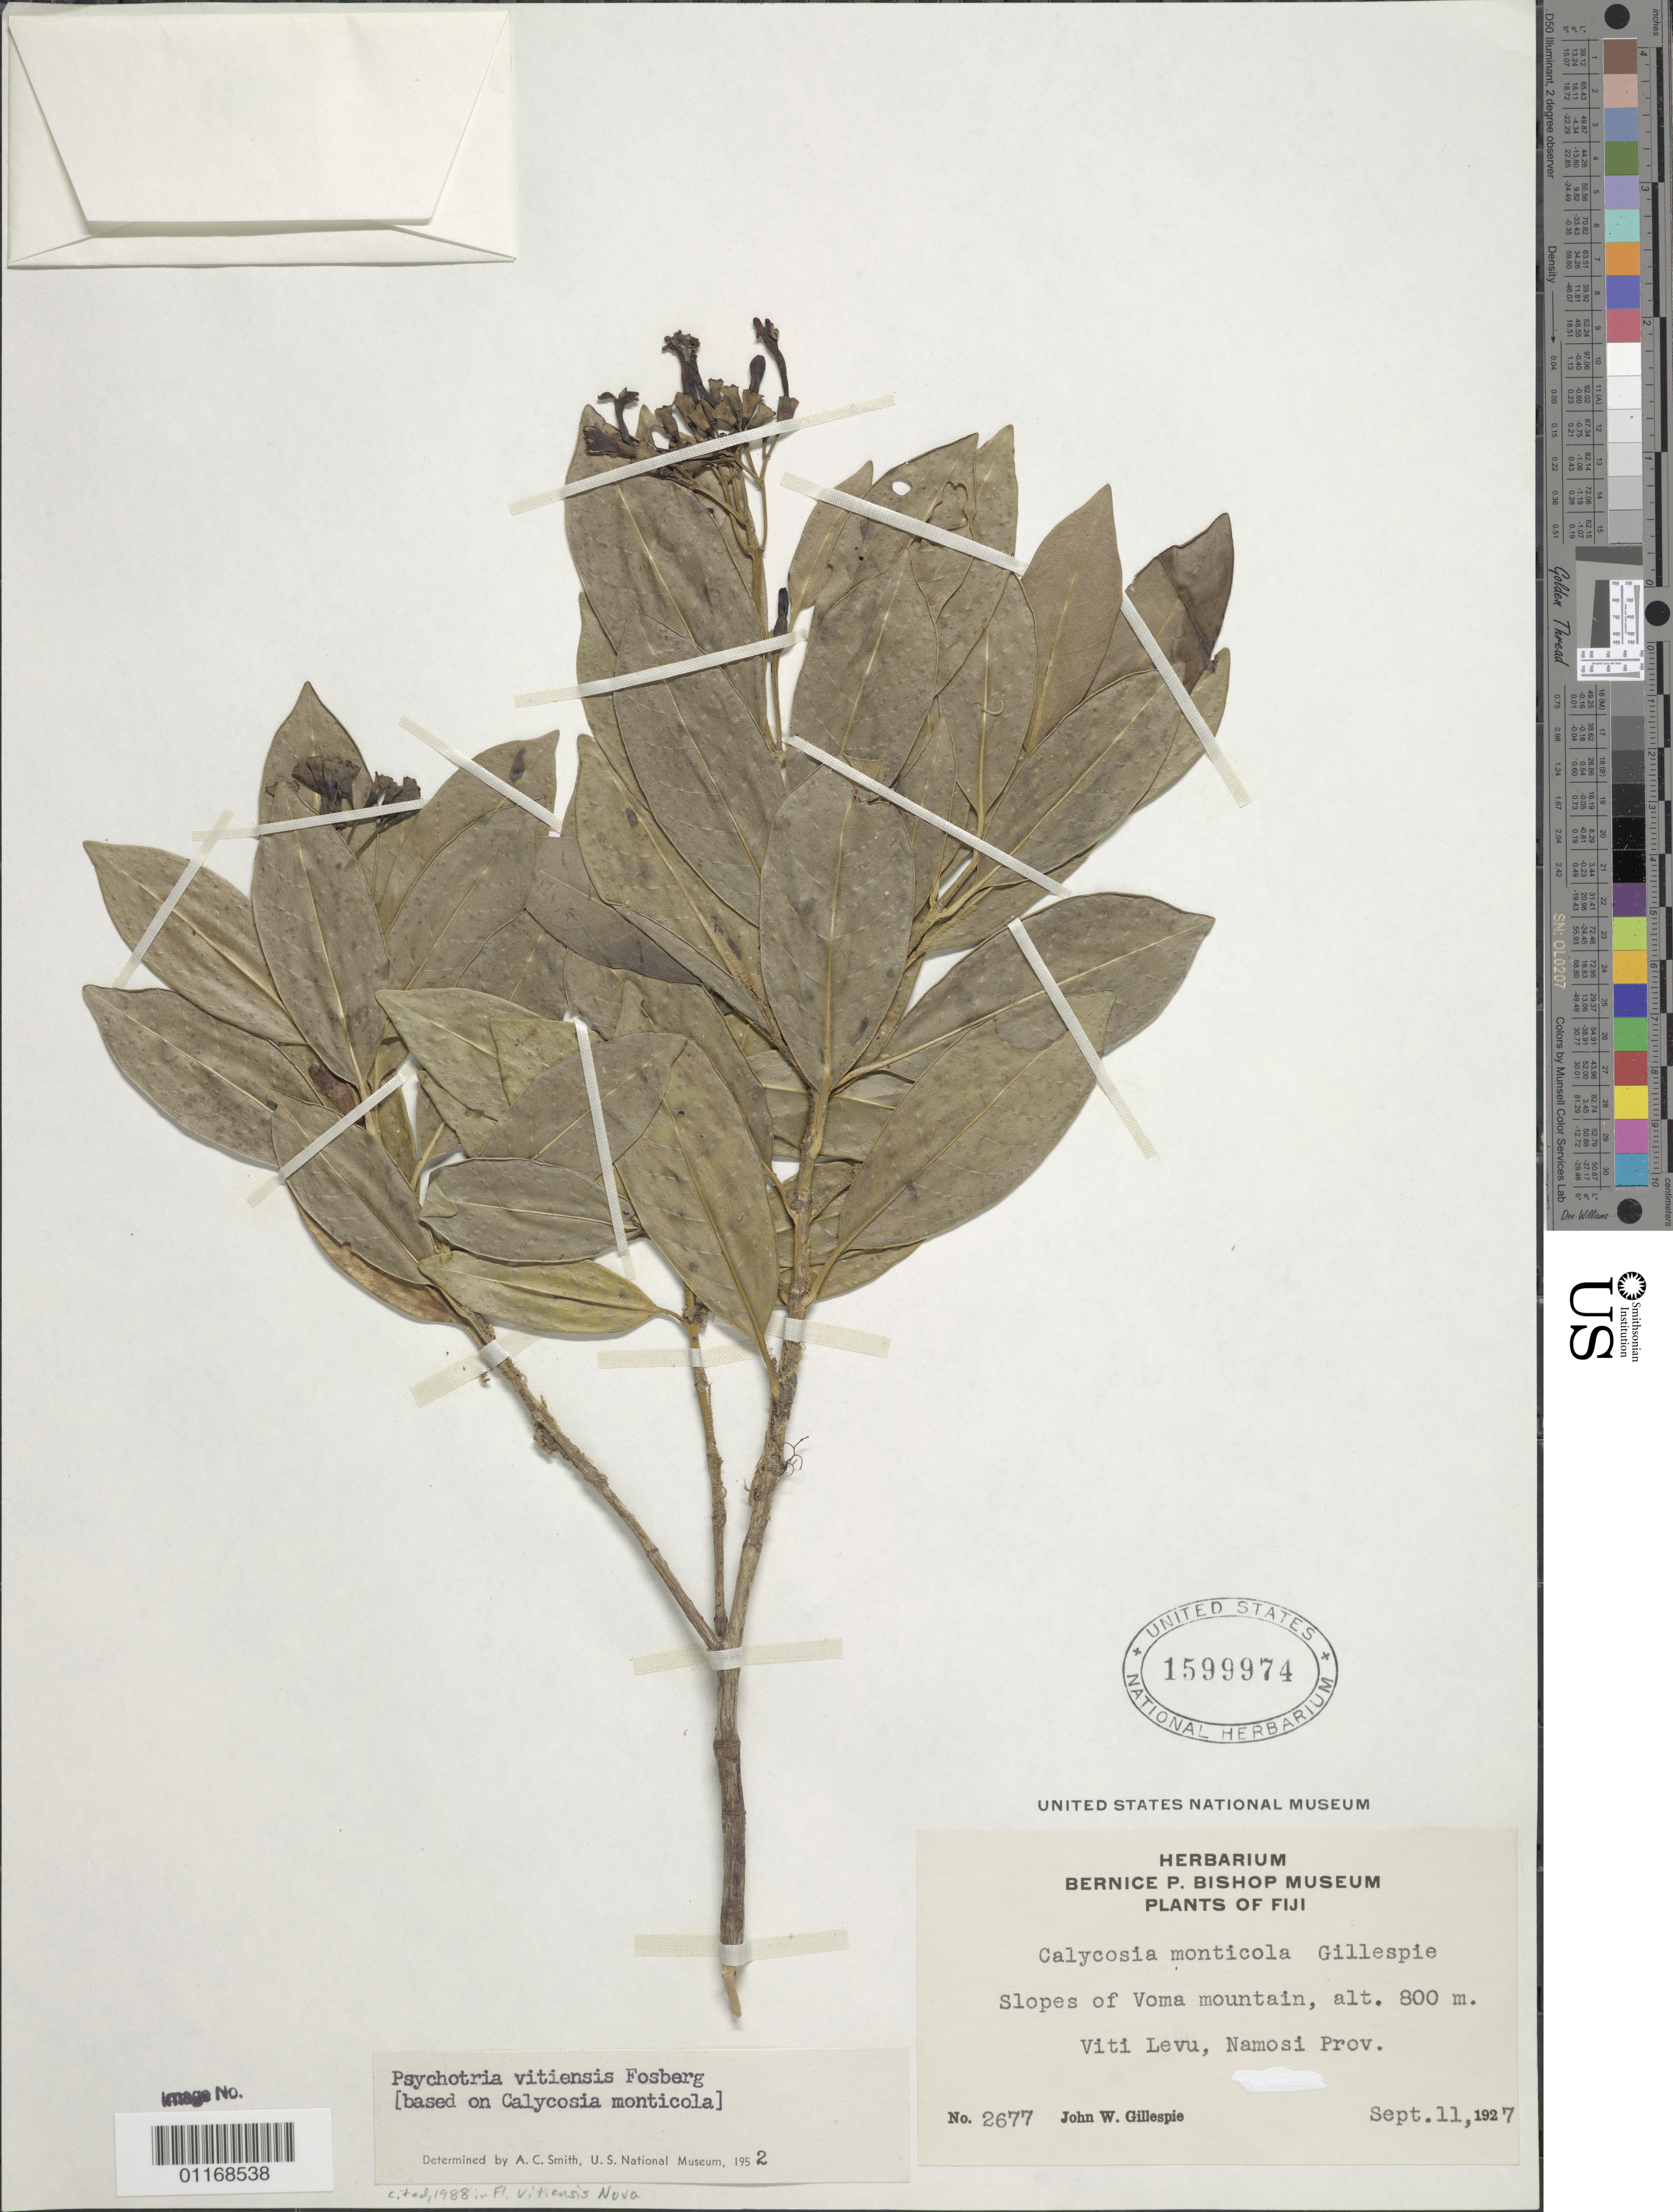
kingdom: Plantae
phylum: Tracheophyta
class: Magnoliopsida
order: Gentianales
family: Rubiaceae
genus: Psychotria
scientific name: Psychotria vitiensis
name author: Fosberg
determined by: Smith, A. C.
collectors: J. W. Gillespie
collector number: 2677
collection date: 1927-09-11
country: Fiji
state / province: Namosi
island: Viti Levu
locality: Slopes of Voma Mountain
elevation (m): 800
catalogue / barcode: US 1599974